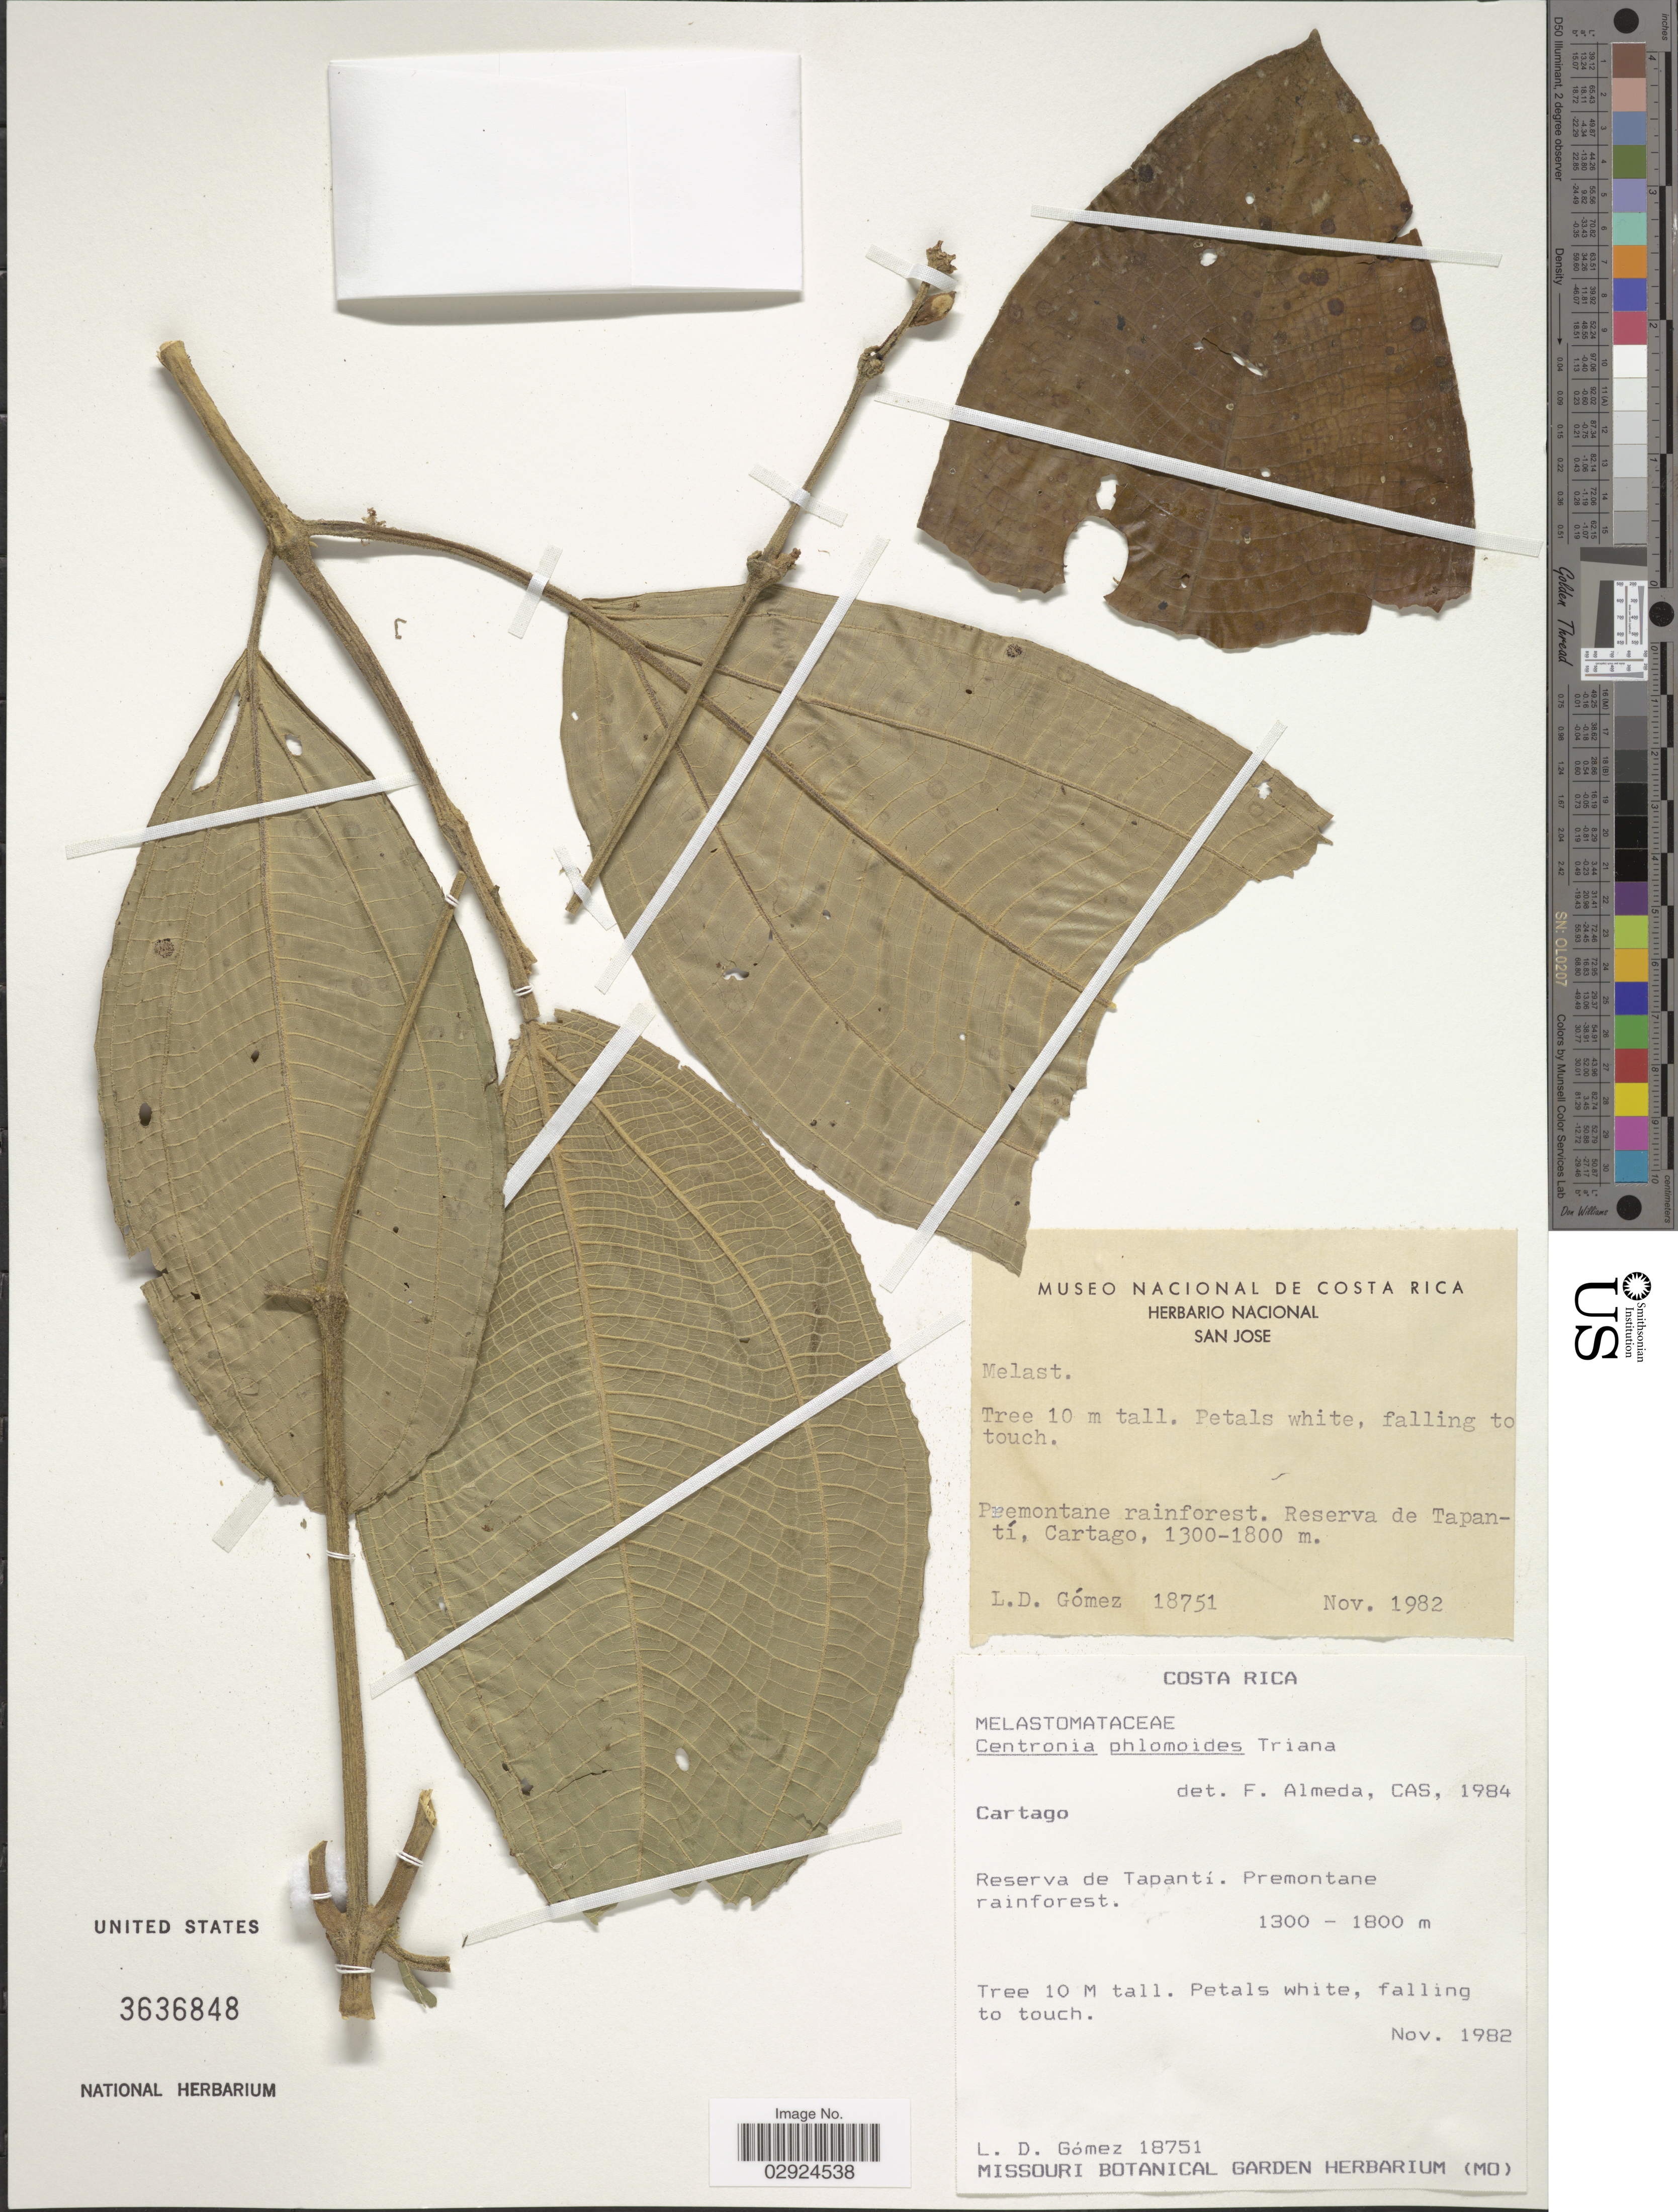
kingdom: Plantae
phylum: Tracheophyta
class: Magnoliopsida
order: Myrtales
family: Melastomataceae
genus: Meriania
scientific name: Meriania phlomoides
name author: (Triana) Almeda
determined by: Michelangeli, F. A.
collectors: L. D. Gómez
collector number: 18751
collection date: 1982-11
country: Costa Rica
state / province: Cartago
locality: Reserva de Tapantii.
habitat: Premontane rainforest.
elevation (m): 1300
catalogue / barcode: US 3636848